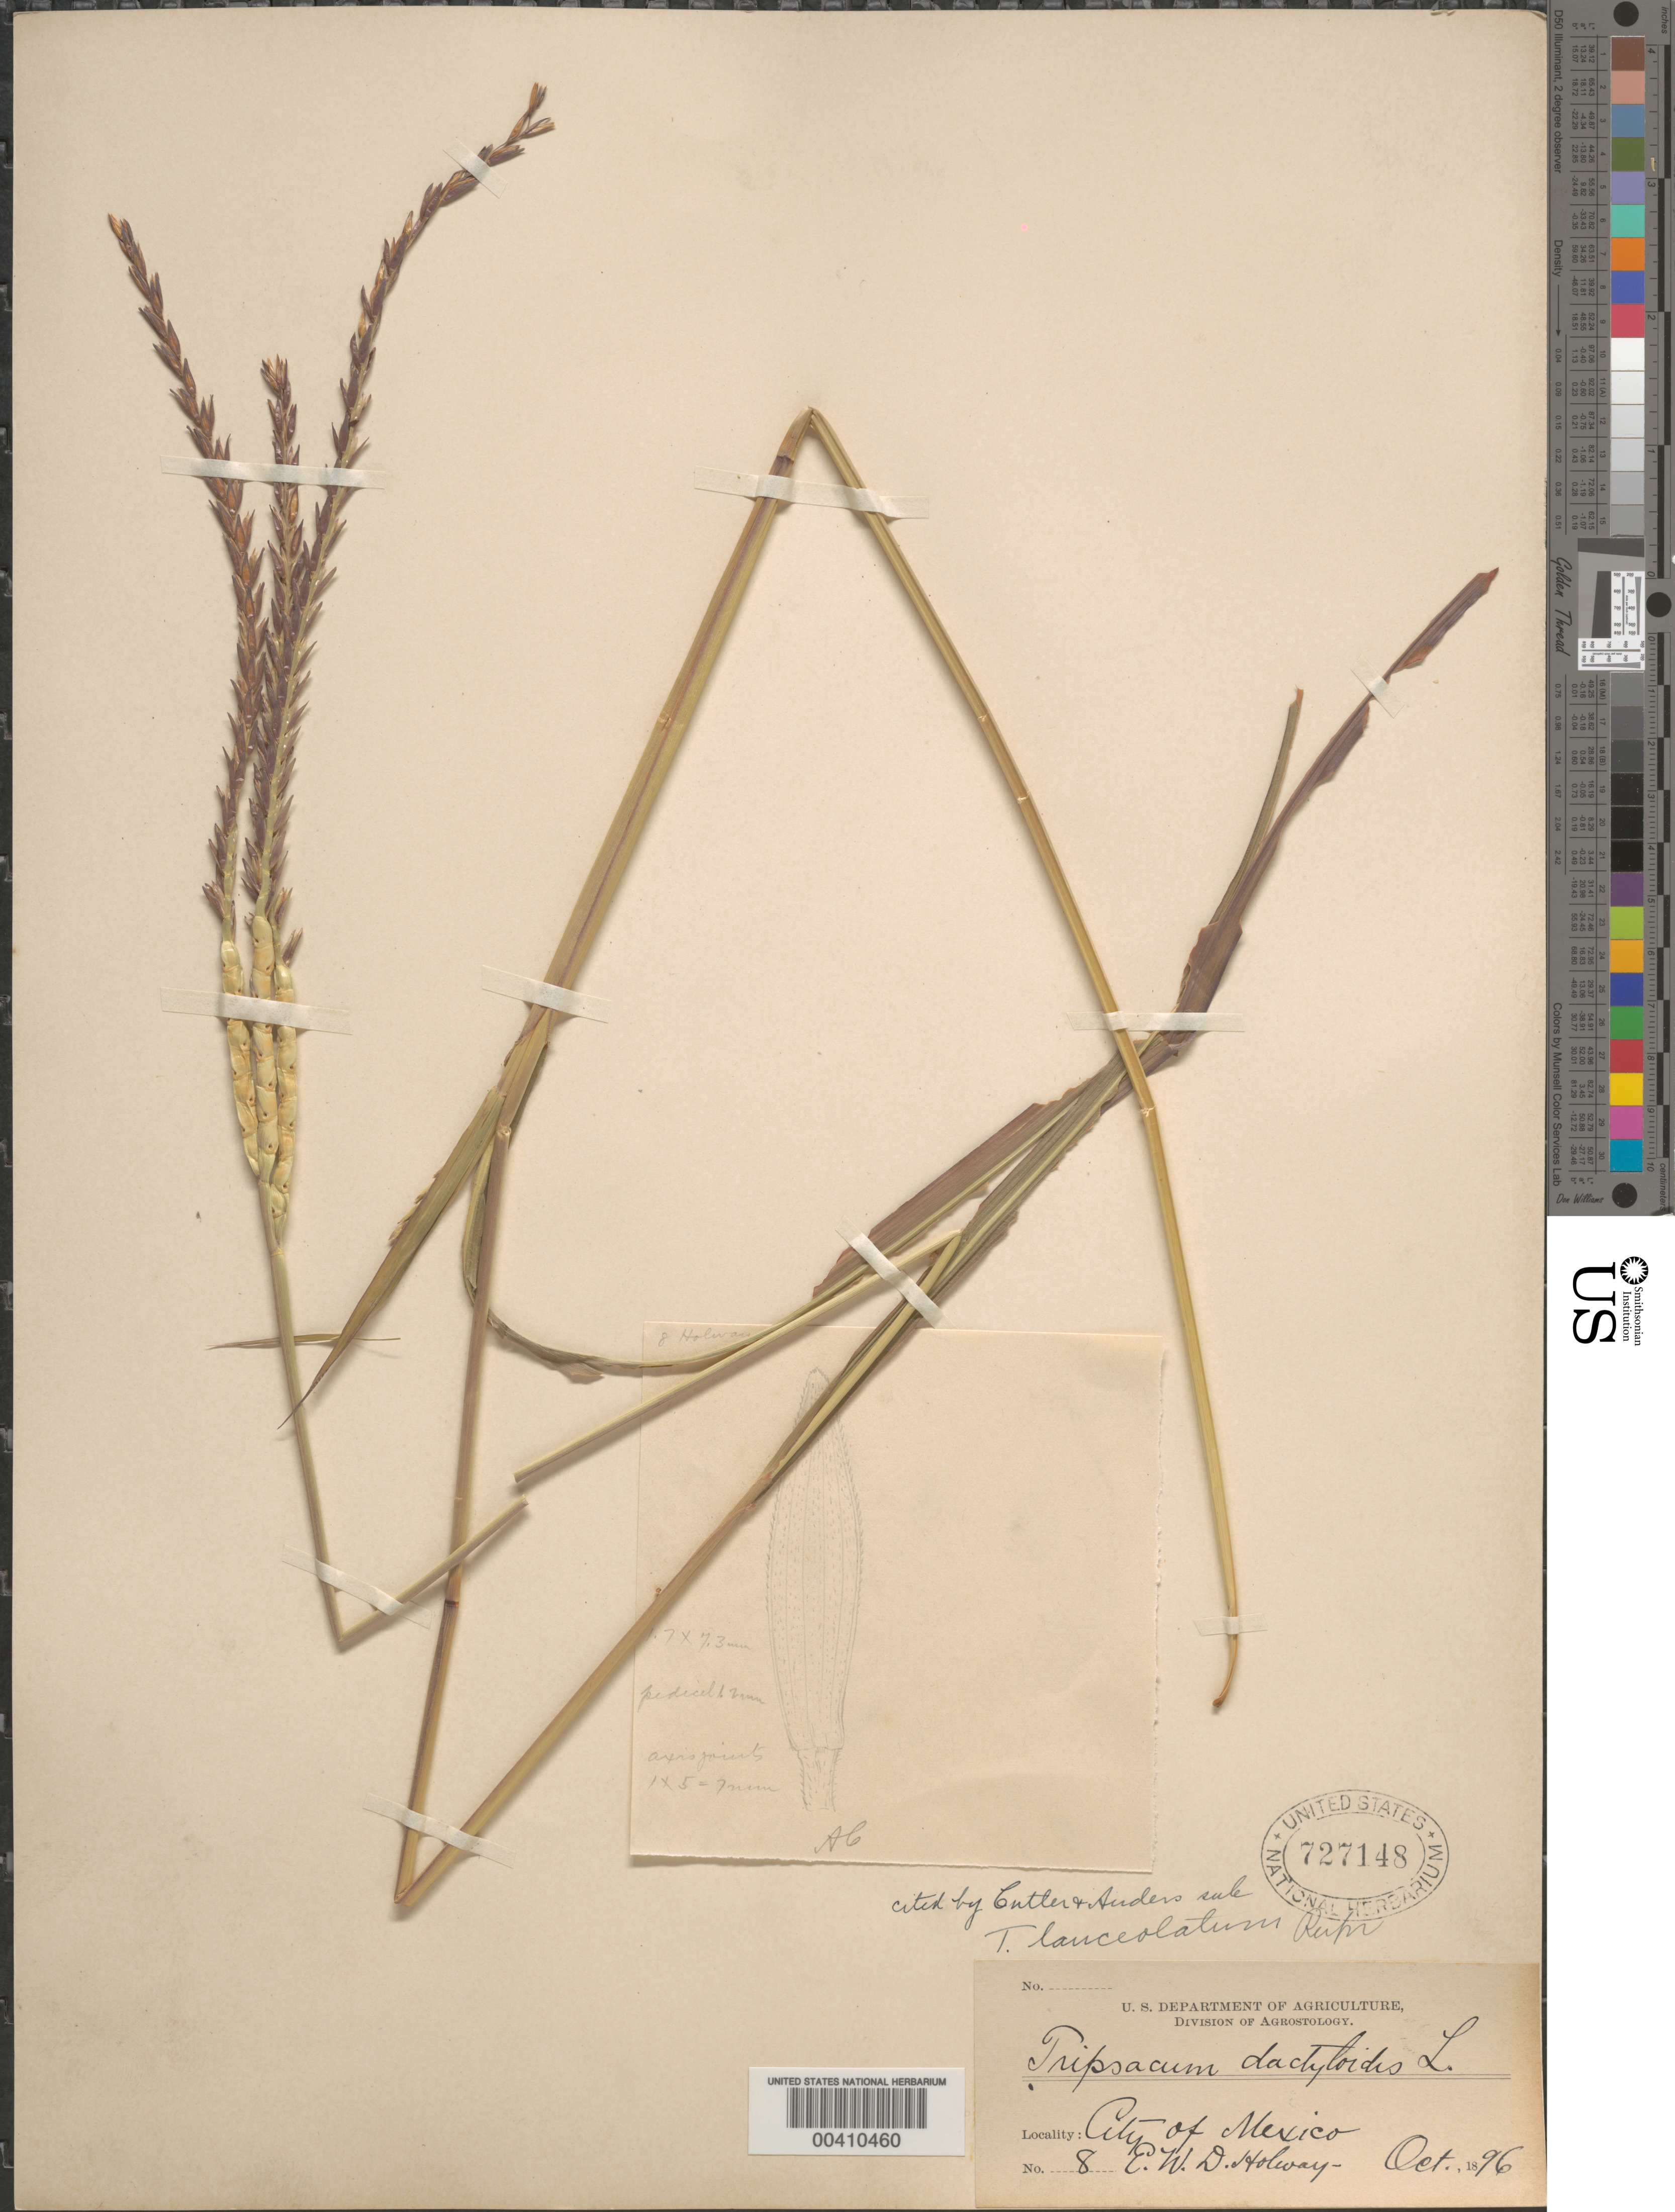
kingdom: Plantae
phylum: Tracheophyta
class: Liliopsida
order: Poales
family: Poaceae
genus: Tripsacum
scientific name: Tripsacum lanceolatum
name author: Rupr. ex E. Fourn.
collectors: E. W. D. Holway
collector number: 8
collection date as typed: Oct 1896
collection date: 1896-10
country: Mexico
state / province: Distrito Federal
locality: City of Mexico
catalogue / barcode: US 727148